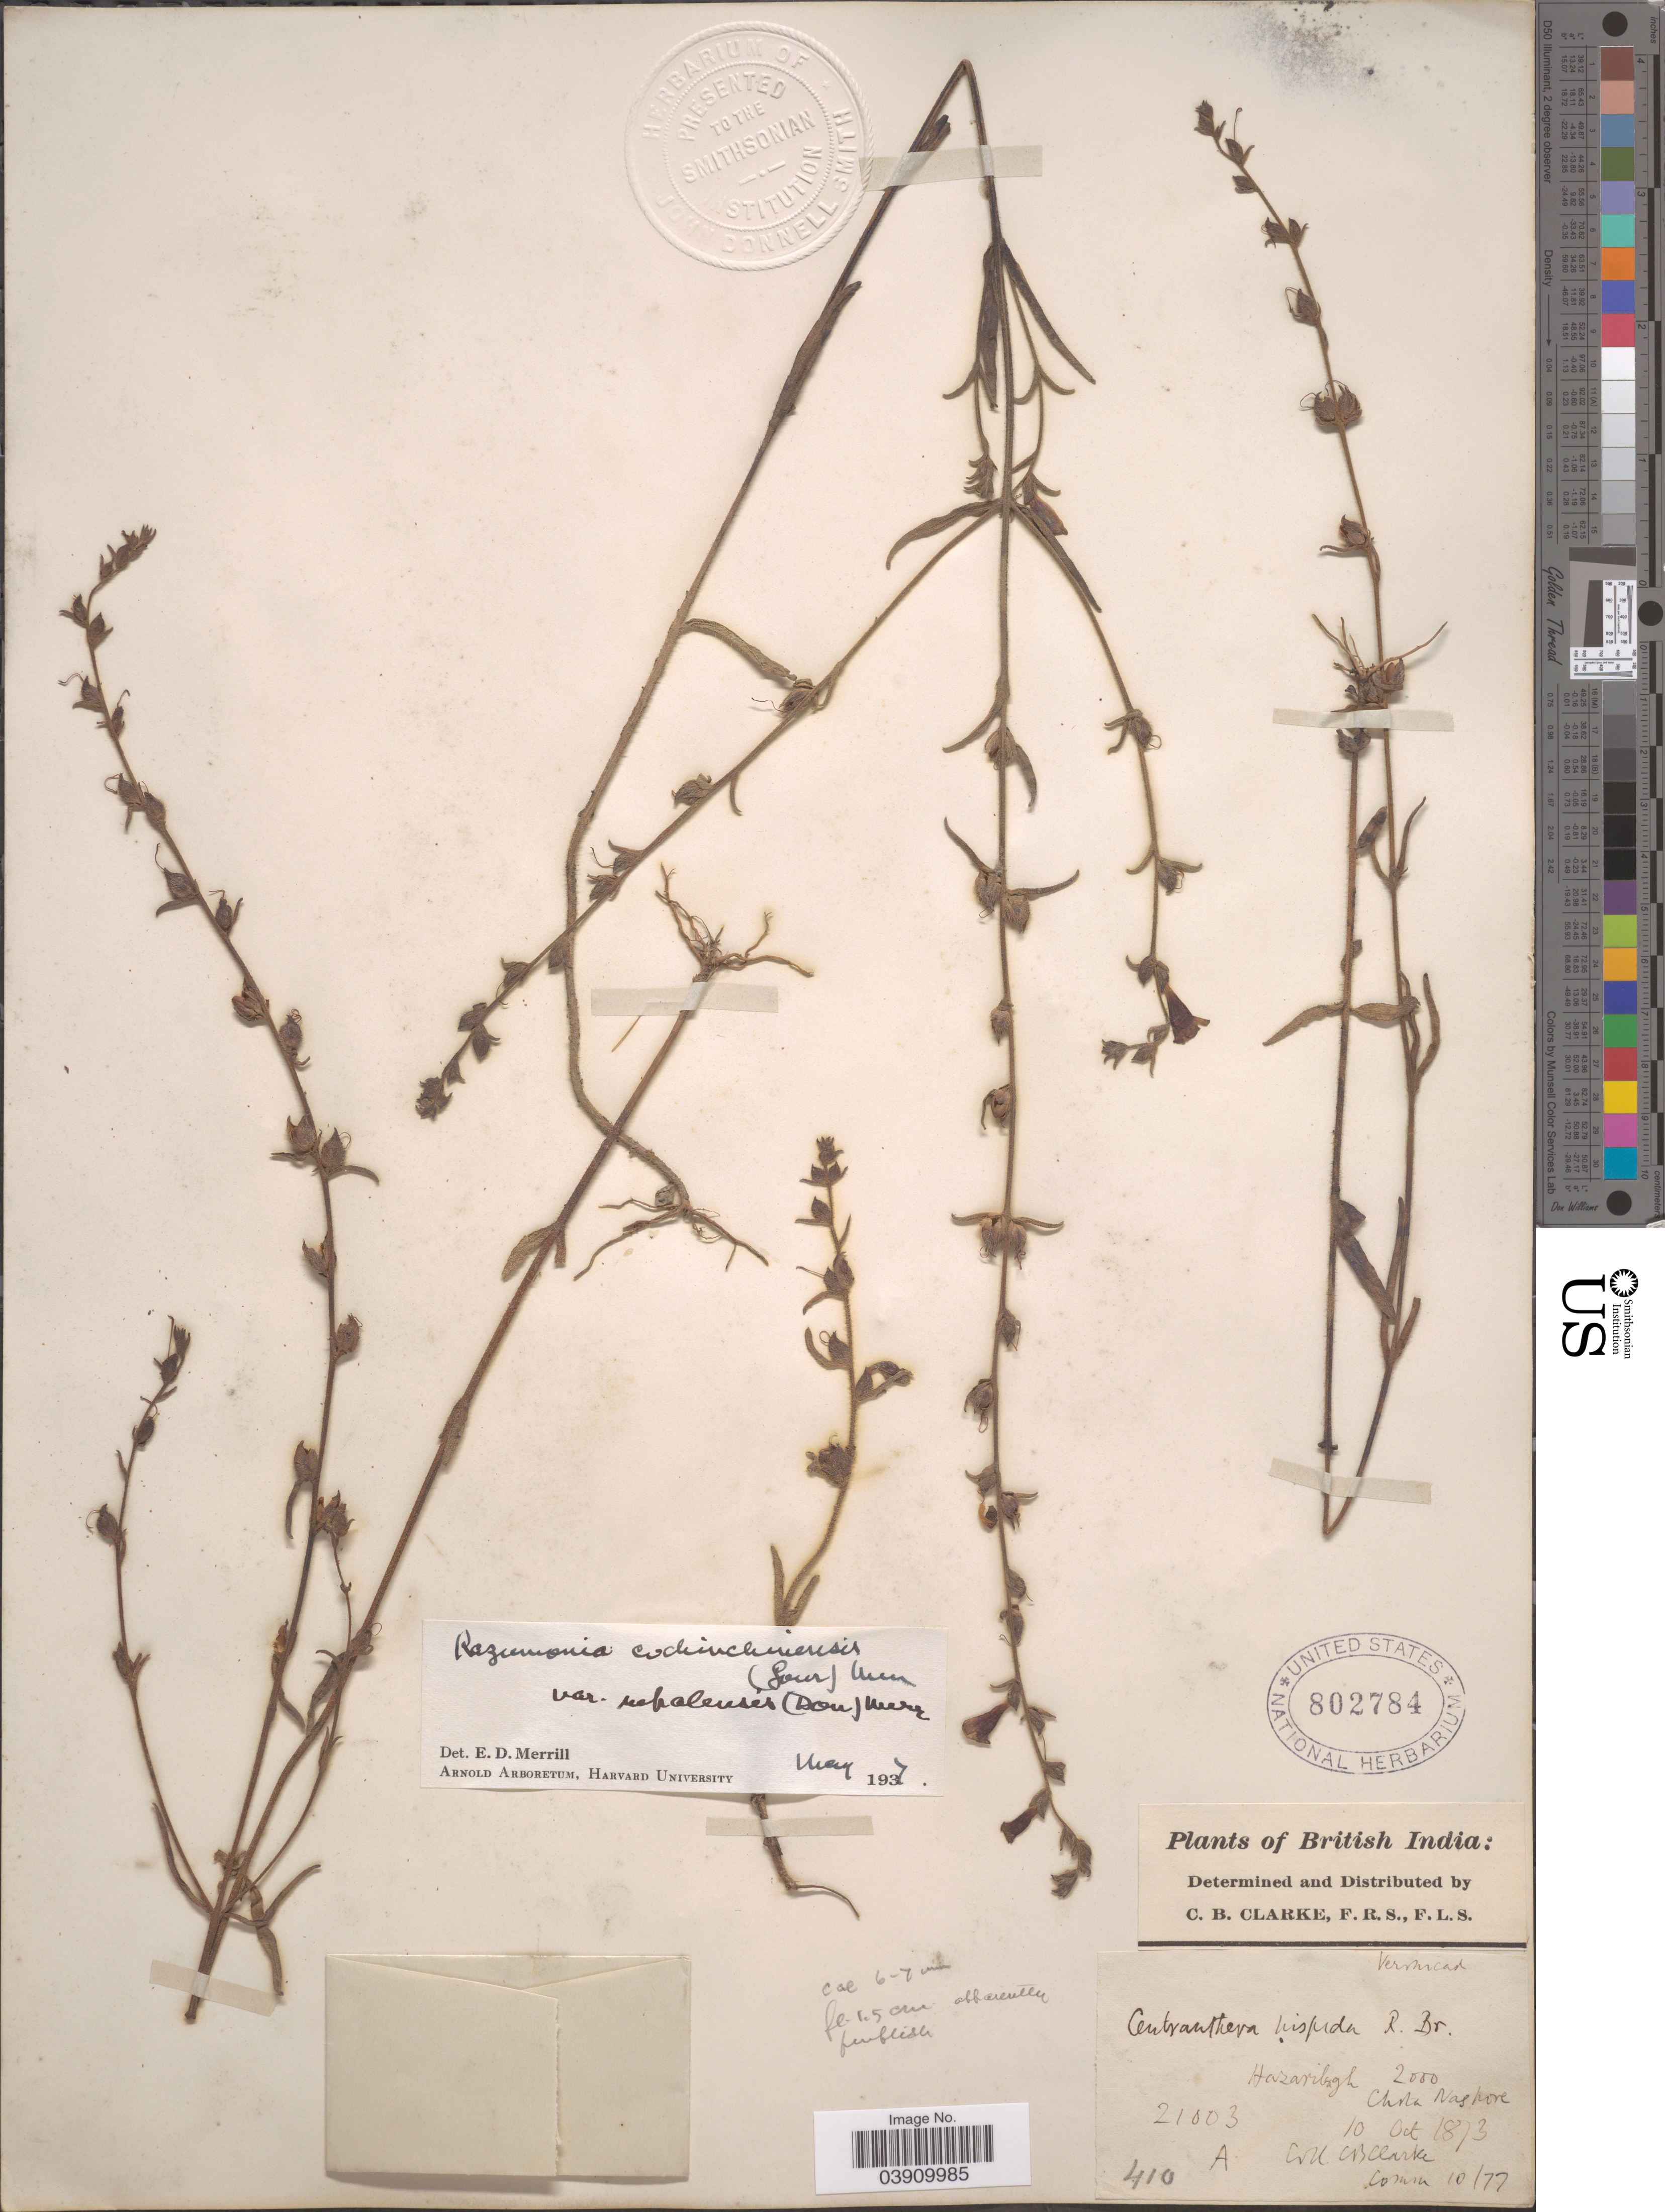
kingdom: Plantae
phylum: Tracheophyta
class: Magnoliopsida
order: Lamiales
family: Orobanchaceae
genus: Centranthera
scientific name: Centranthera nepalensis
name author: D. Don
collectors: C. B. Clarke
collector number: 21003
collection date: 1873-10-10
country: India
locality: British India. Hazaribagh, Chota Nagpur.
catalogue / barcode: US 802784